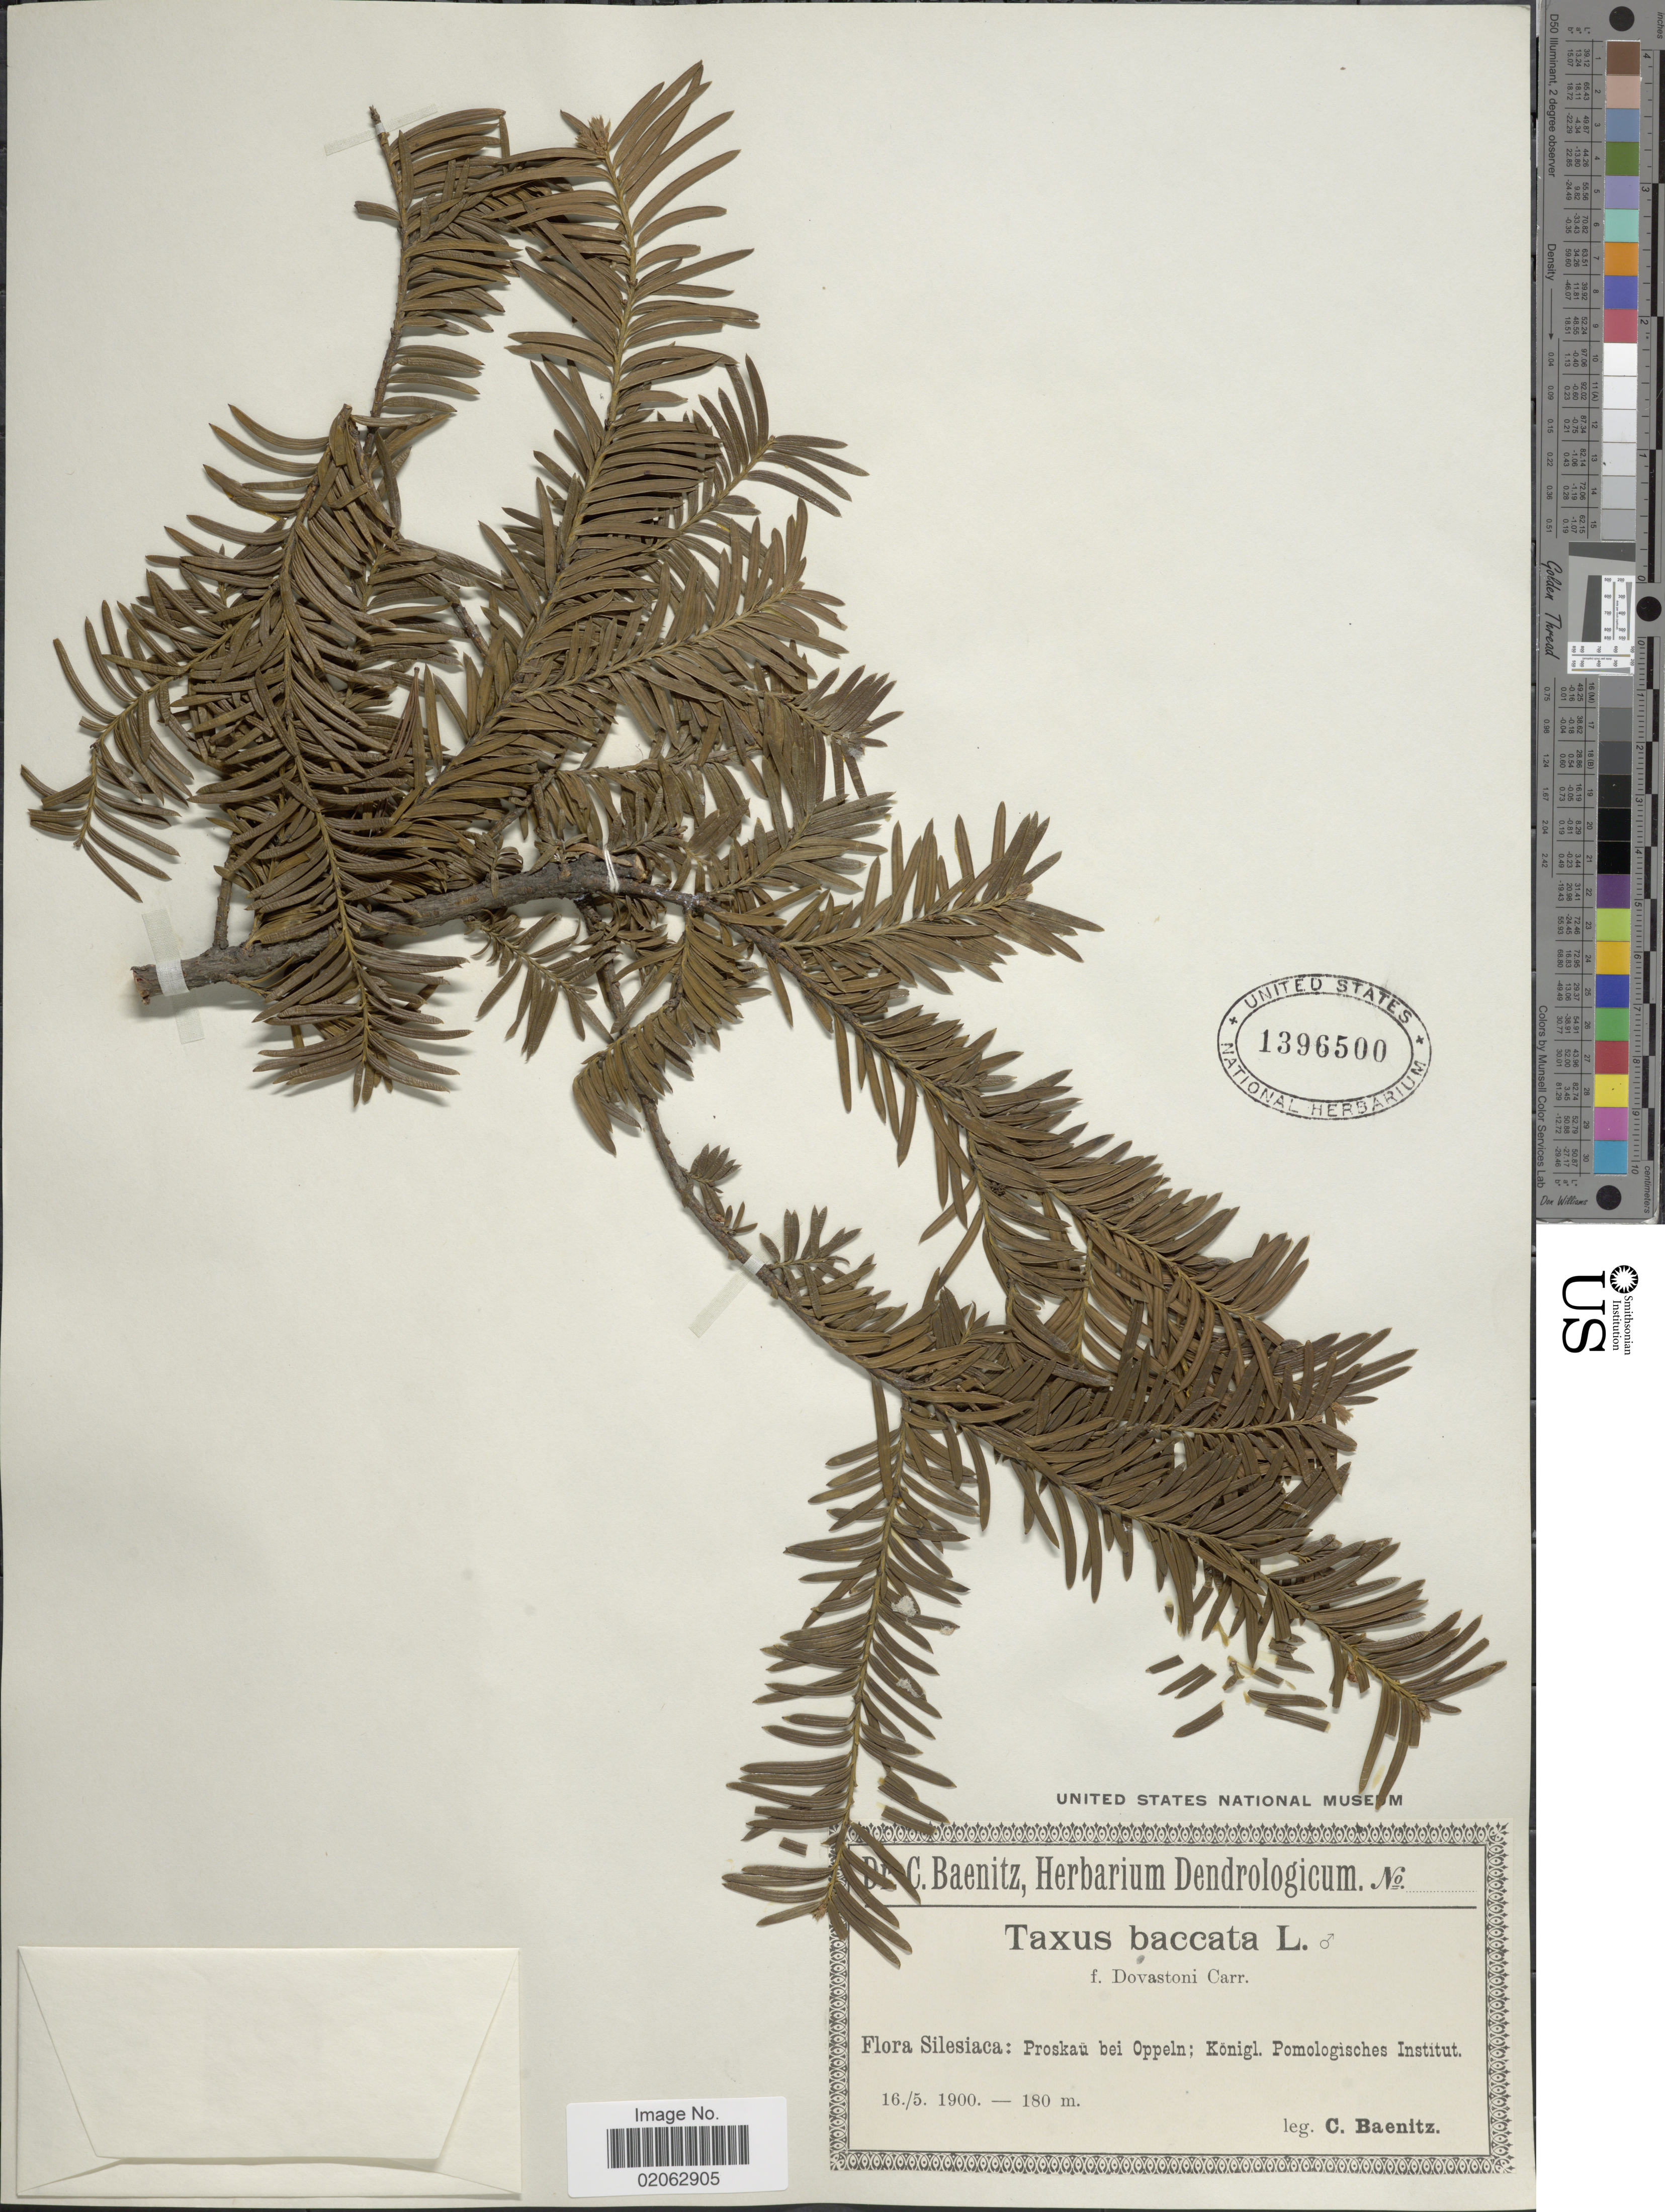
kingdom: Plantae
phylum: Tracheophyta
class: Pinopsida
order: Pinales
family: Taxaceae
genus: Taxus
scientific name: Taxus baccata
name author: L.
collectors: C. G. Baenitz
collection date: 1900-05-16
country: Poland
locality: Silesiaca: Proskau bei Oppein; Konigl. Pomologische Institut.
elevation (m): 180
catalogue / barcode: US 1396500